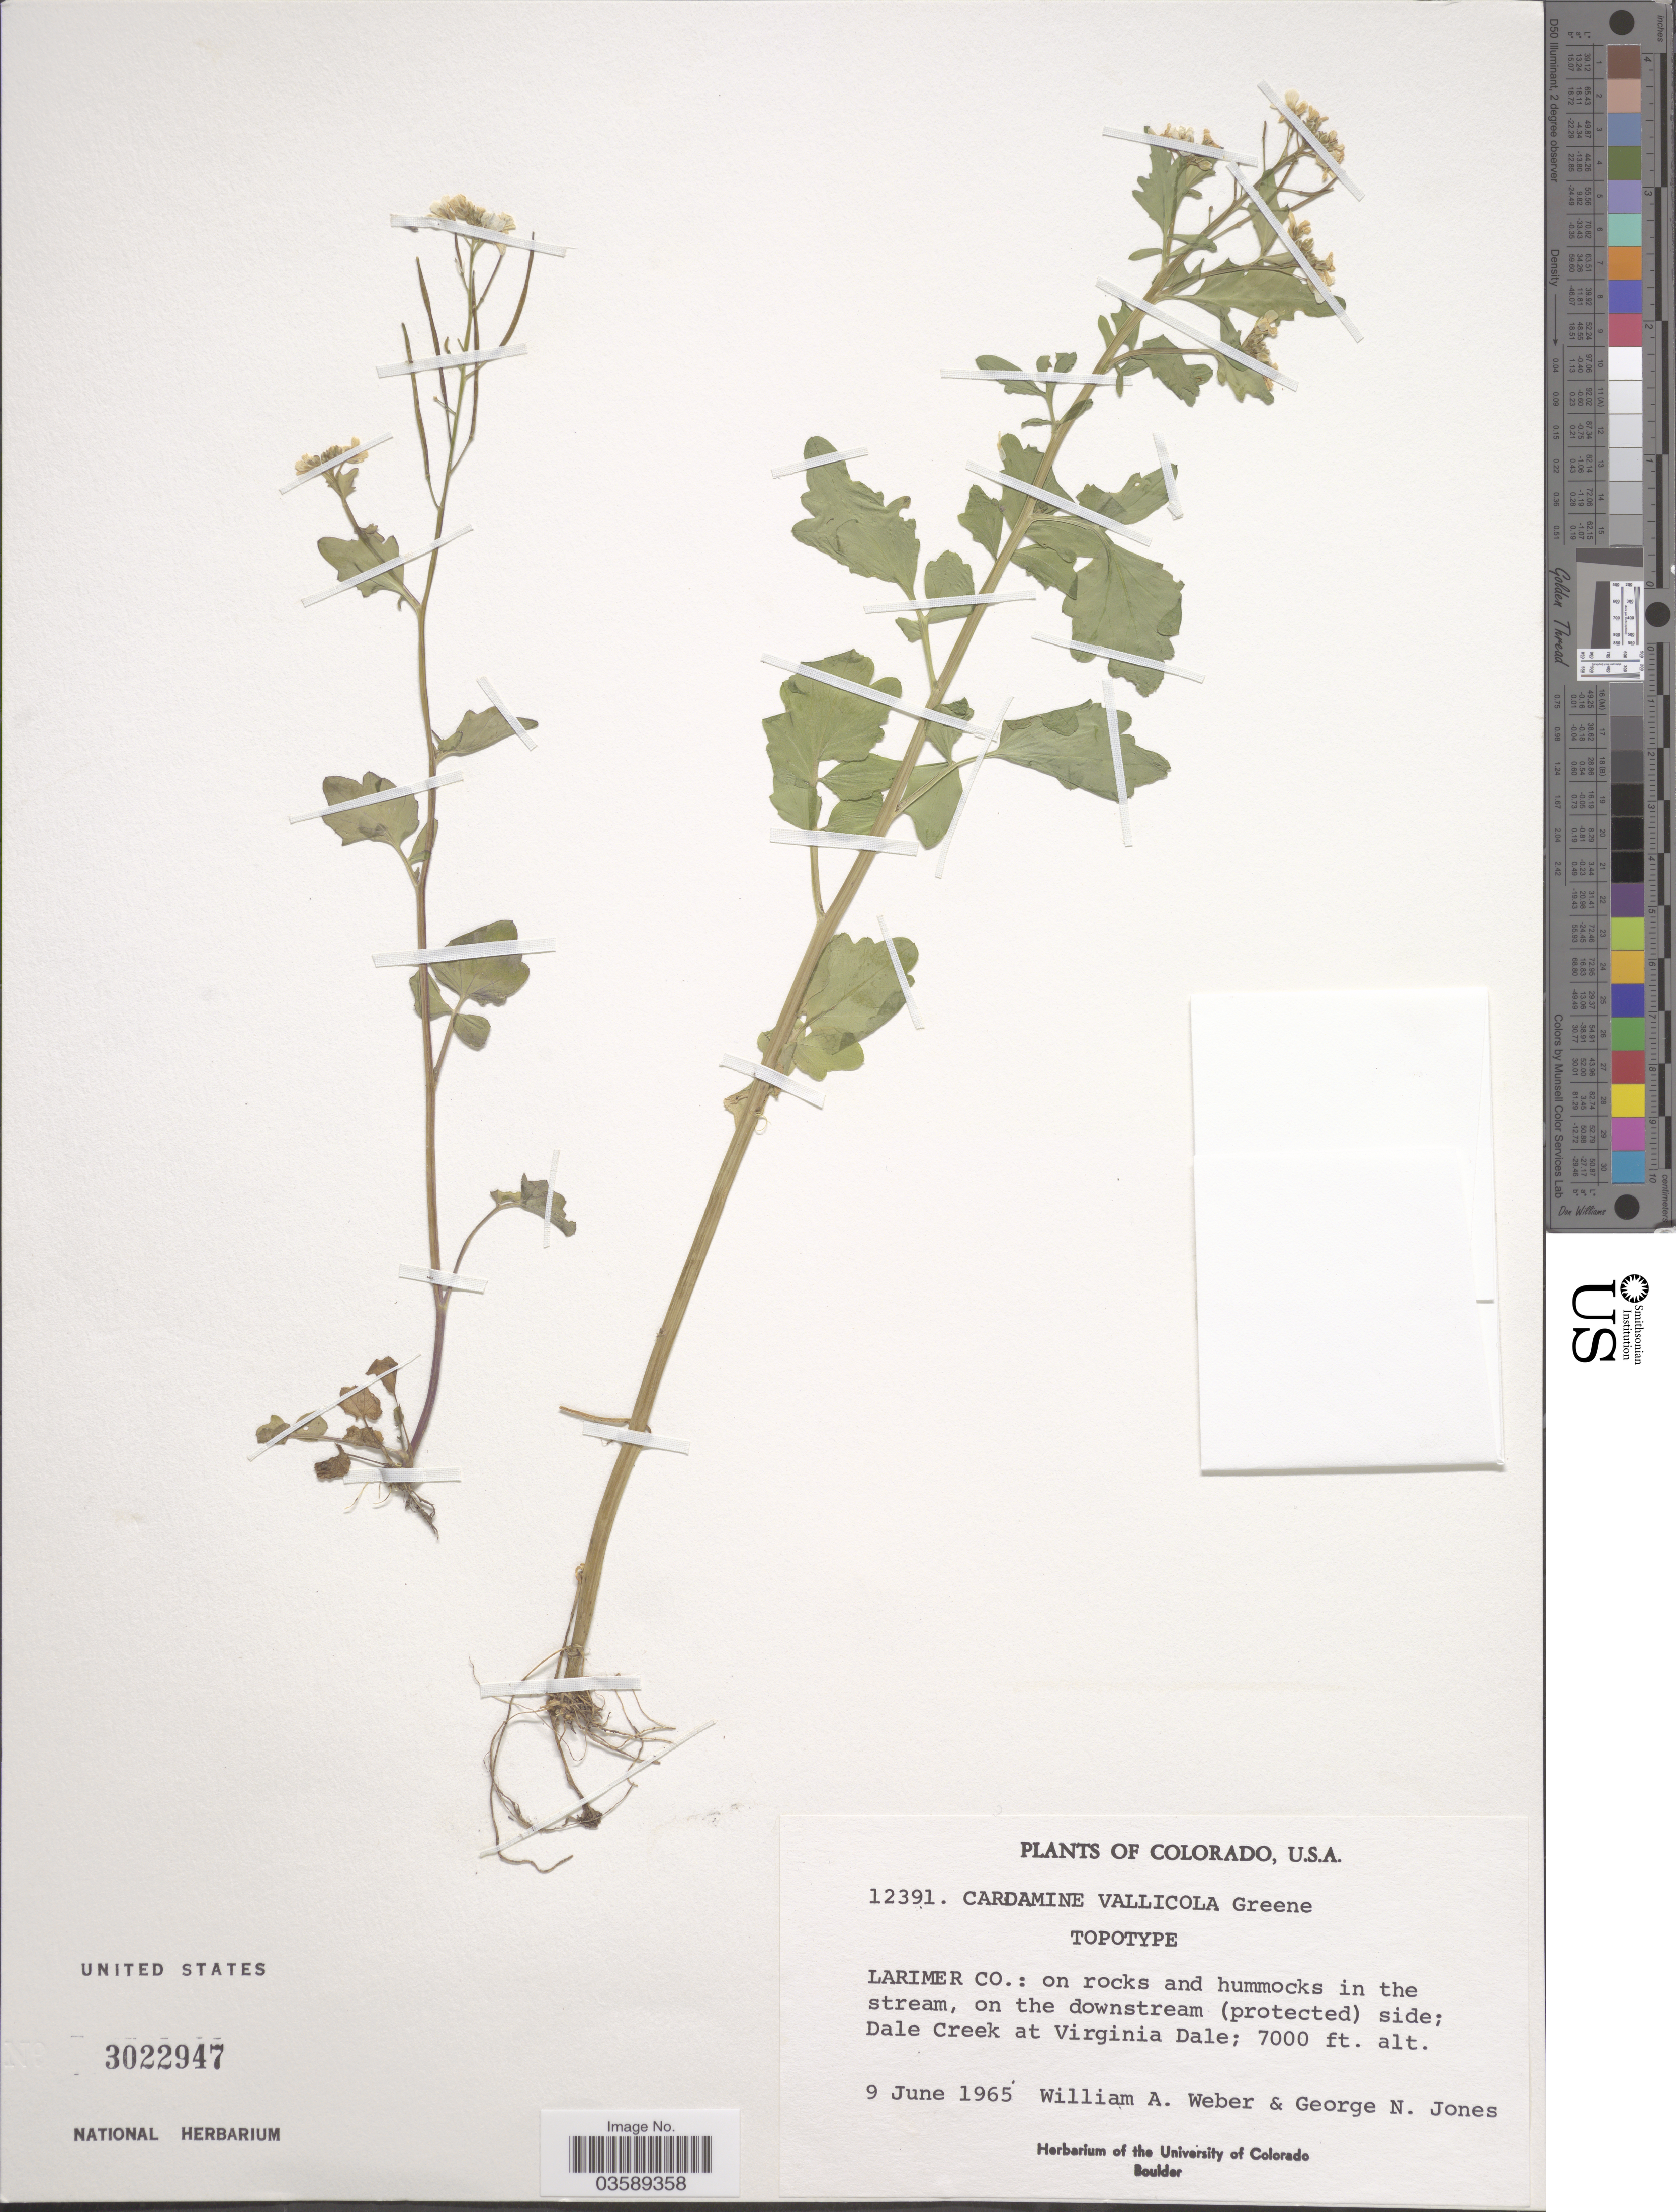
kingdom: Plantae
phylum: Tracheophyta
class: Magnoliopsida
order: Brassicales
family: Brassicaceae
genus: Cardamine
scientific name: Cardamine leibergii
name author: Holz.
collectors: W. A. Weber & G. N. Jones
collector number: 12391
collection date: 1965-06-09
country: United States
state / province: Colorado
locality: Larimer Co.: Dale Creek at Virginia Dale.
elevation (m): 2134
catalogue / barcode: US 3022947